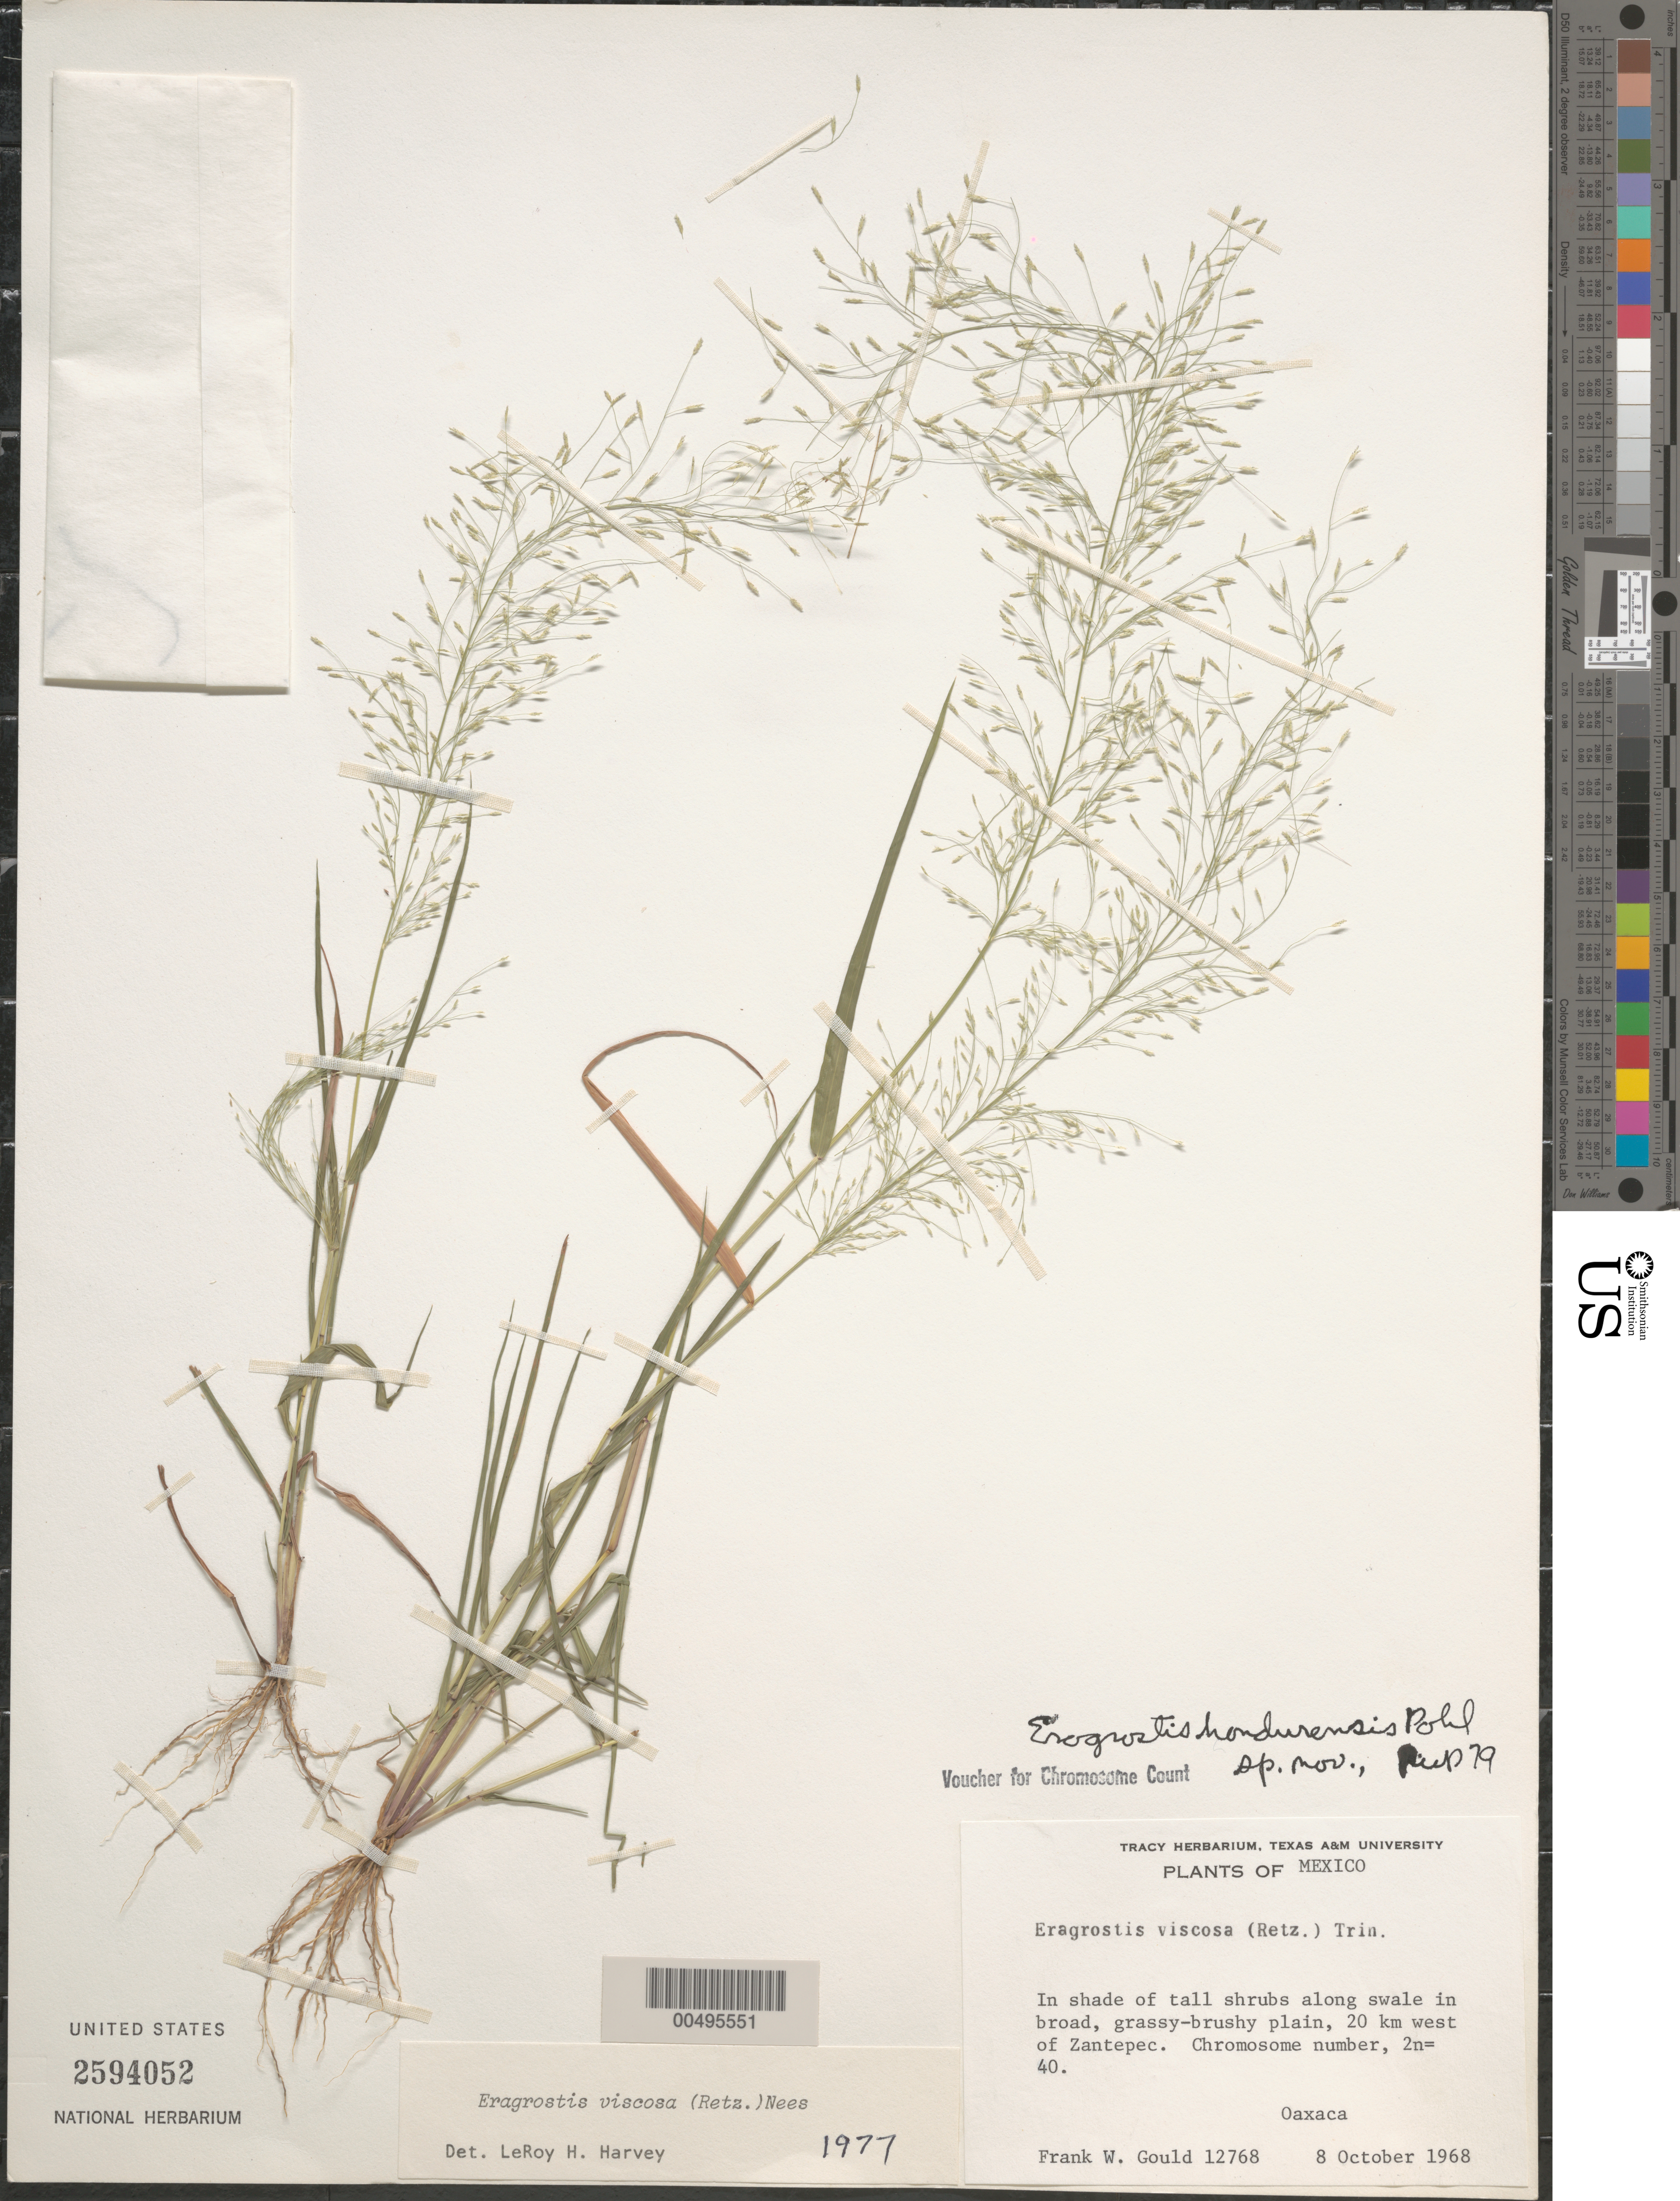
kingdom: Plantae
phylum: Tracheophyta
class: Liliopsida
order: Poales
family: Poaceae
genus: Eragrostis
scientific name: Eragrostis hondurensis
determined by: Pohl, R. W.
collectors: F. W. Gould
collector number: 12768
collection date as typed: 8 Oct 1968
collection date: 1968-10-08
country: Mexico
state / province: Oaxaca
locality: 20 km W of Zantepec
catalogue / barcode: US 2594052